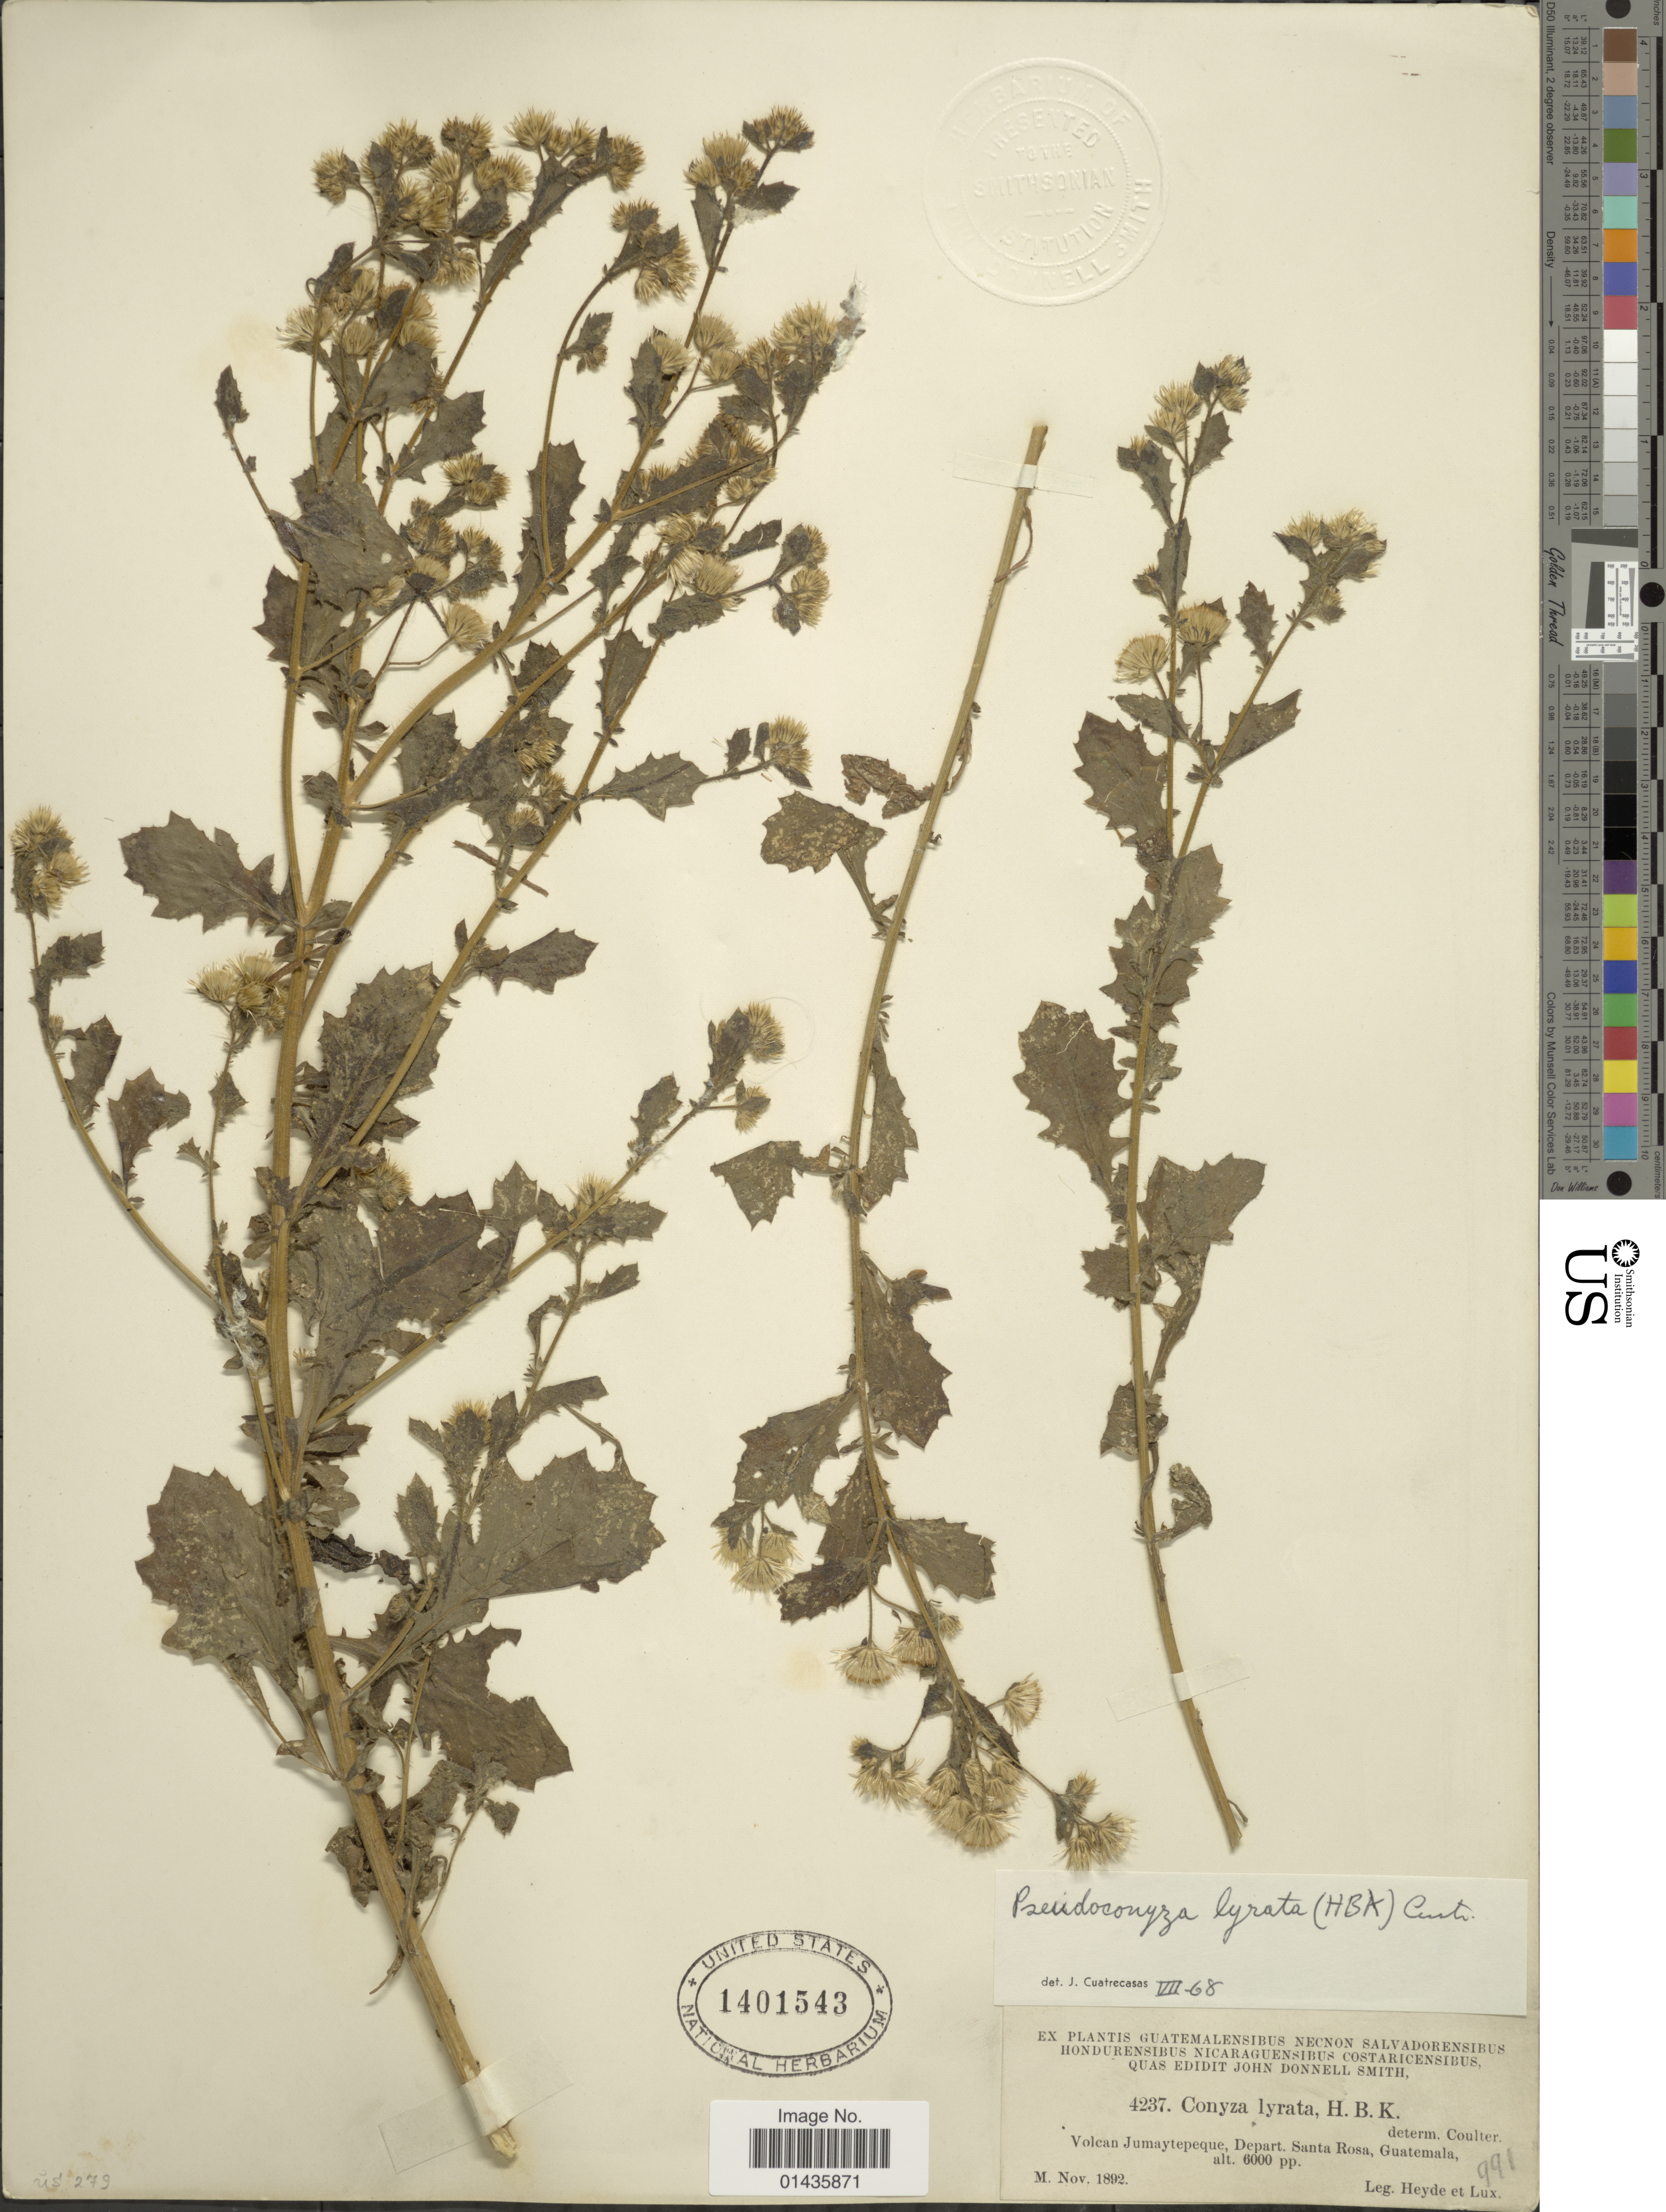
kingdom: Plantae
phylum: Tracheophyta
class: Magnoliopsida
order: Asterales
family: Asteraceae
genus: Pseudoconyza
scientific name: Pseudoconyza lyrata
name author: (Kunth) Cuatrec.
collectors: Heyde & Lux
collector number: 4237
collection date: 1892-11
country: Guatemala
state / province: Santa Rosa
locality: Volcan Jumaytepeque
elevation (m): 1829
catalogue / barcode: US 1401543